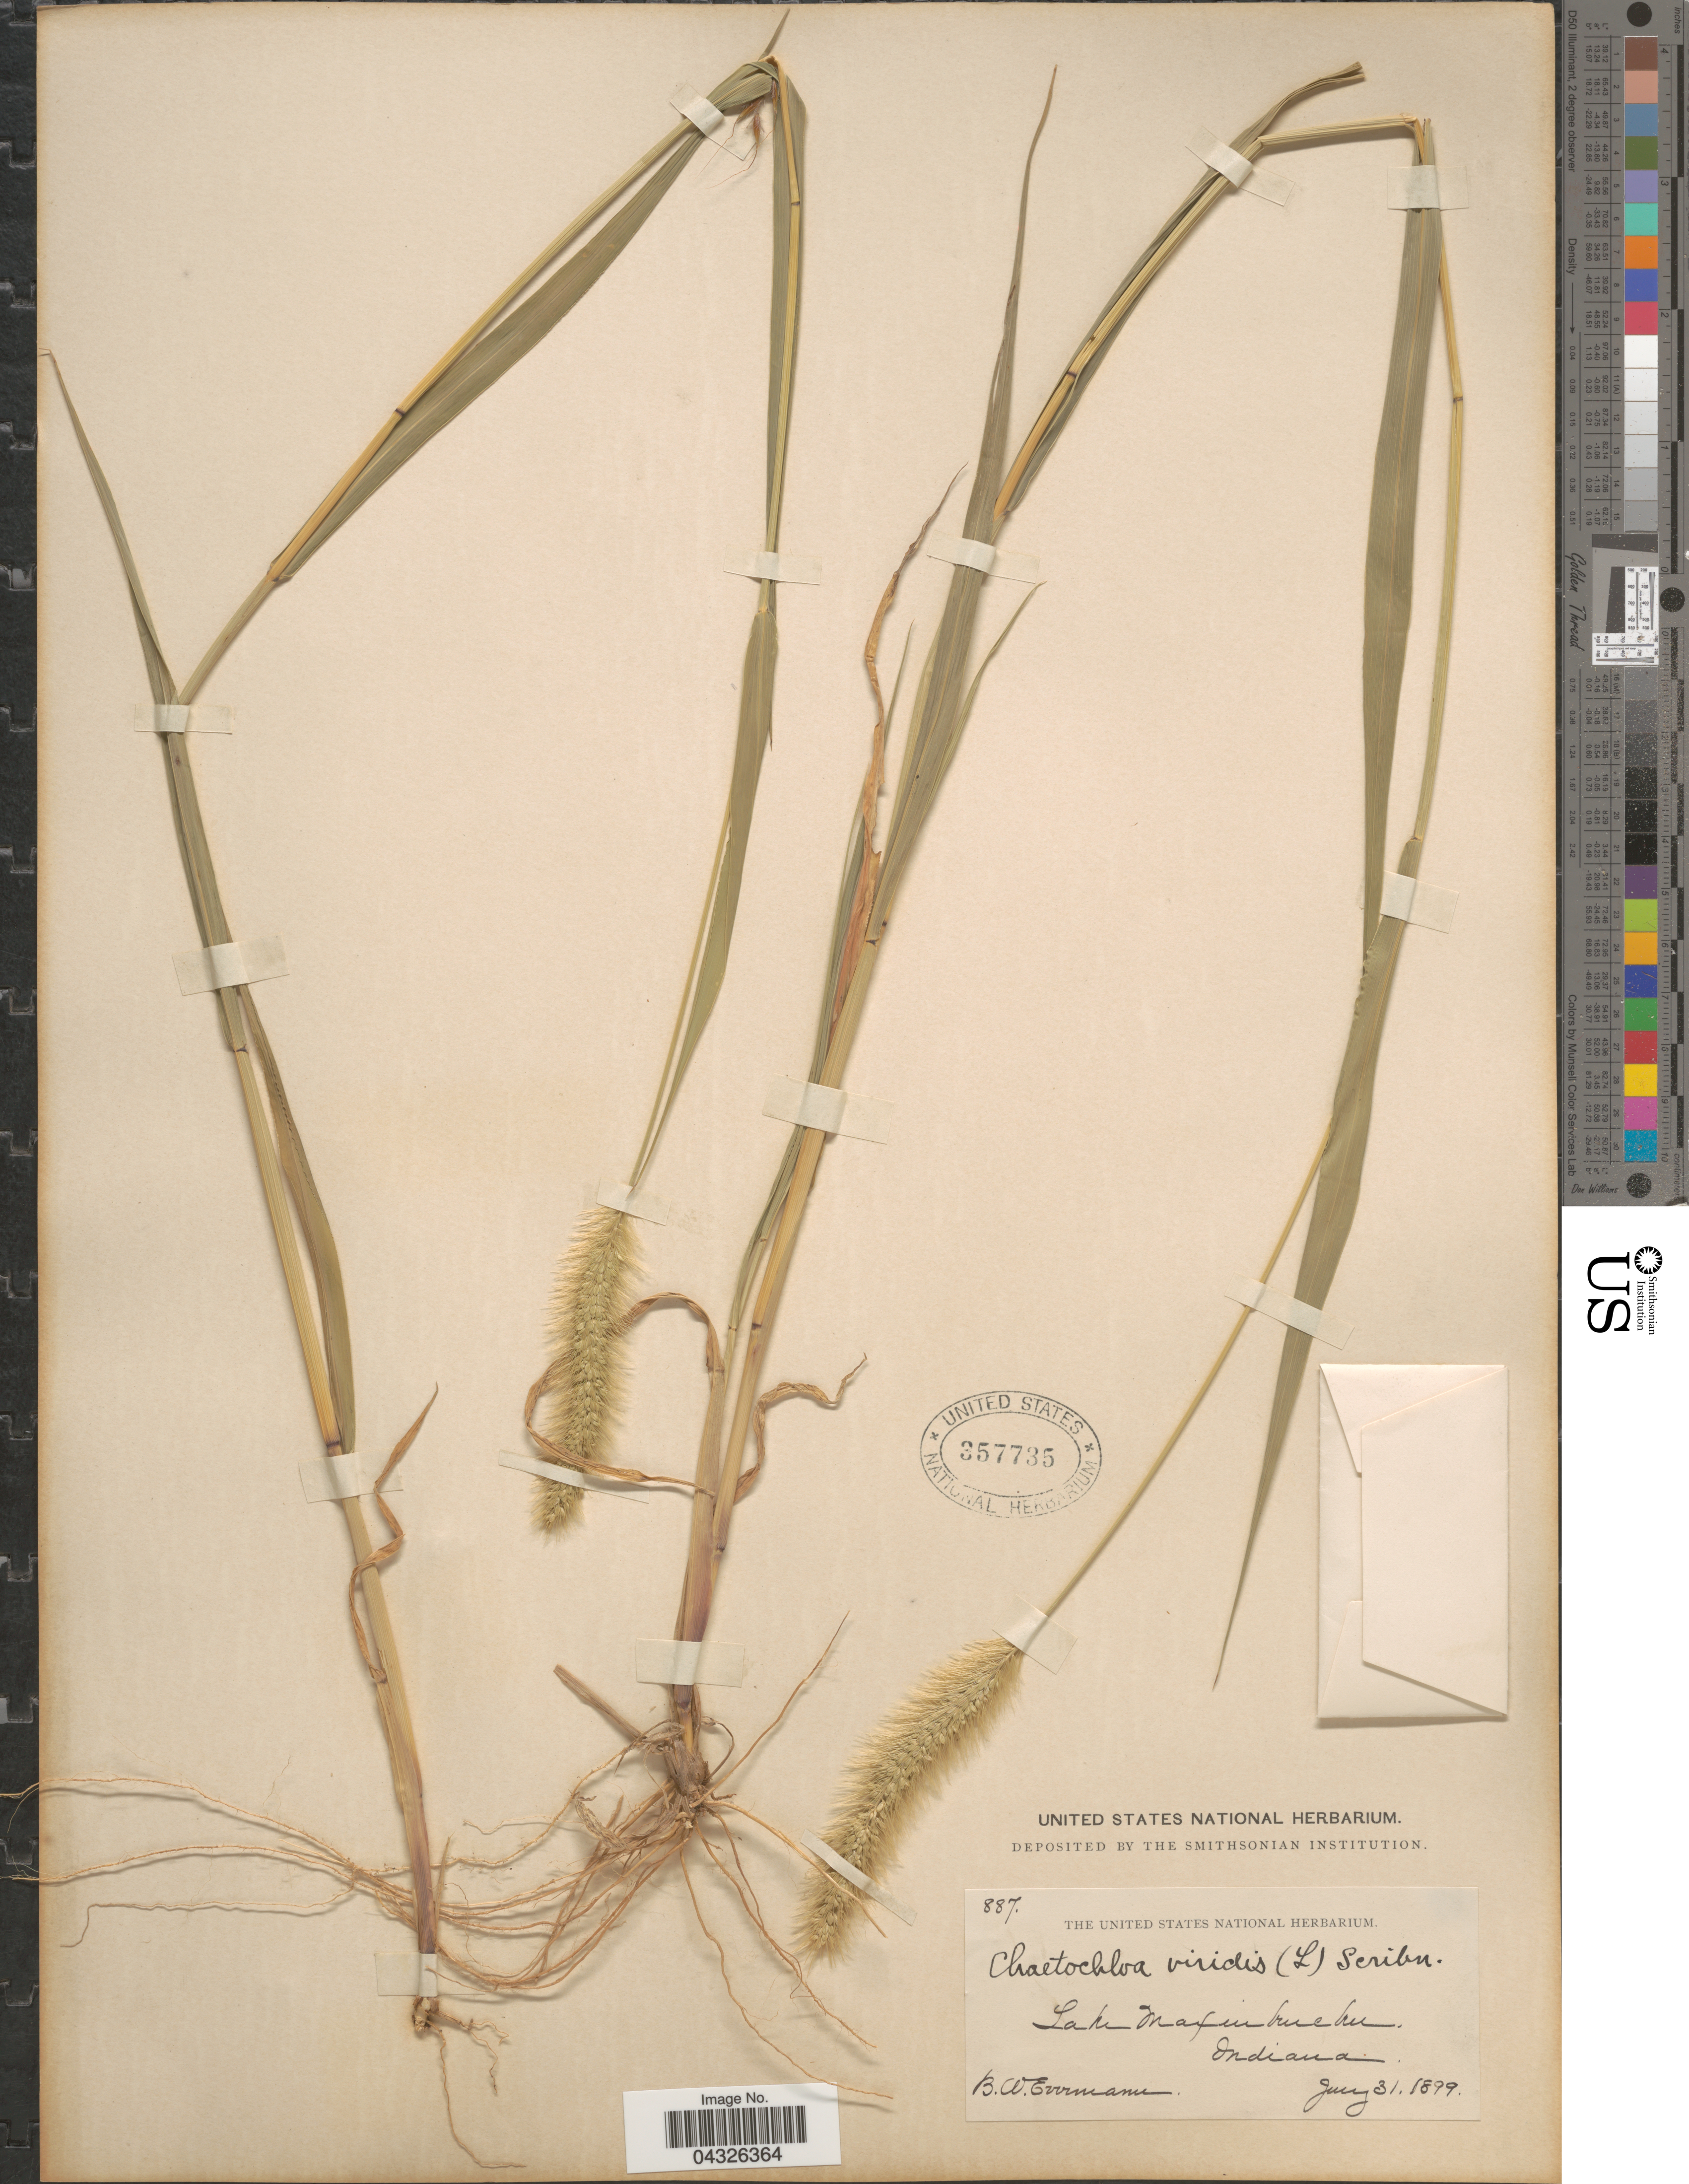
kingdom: Plantae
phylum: Tracheophyta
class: Liliopsida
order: Poales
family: Poaceae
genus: Setaria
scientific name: Setaria viridis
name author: (L.) P. Beauv.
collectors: B. W. Evermann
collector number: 887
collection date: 1899-07-31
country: United States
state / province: Indiana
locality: Lake Maxinkuckee.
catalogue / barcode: US 357735